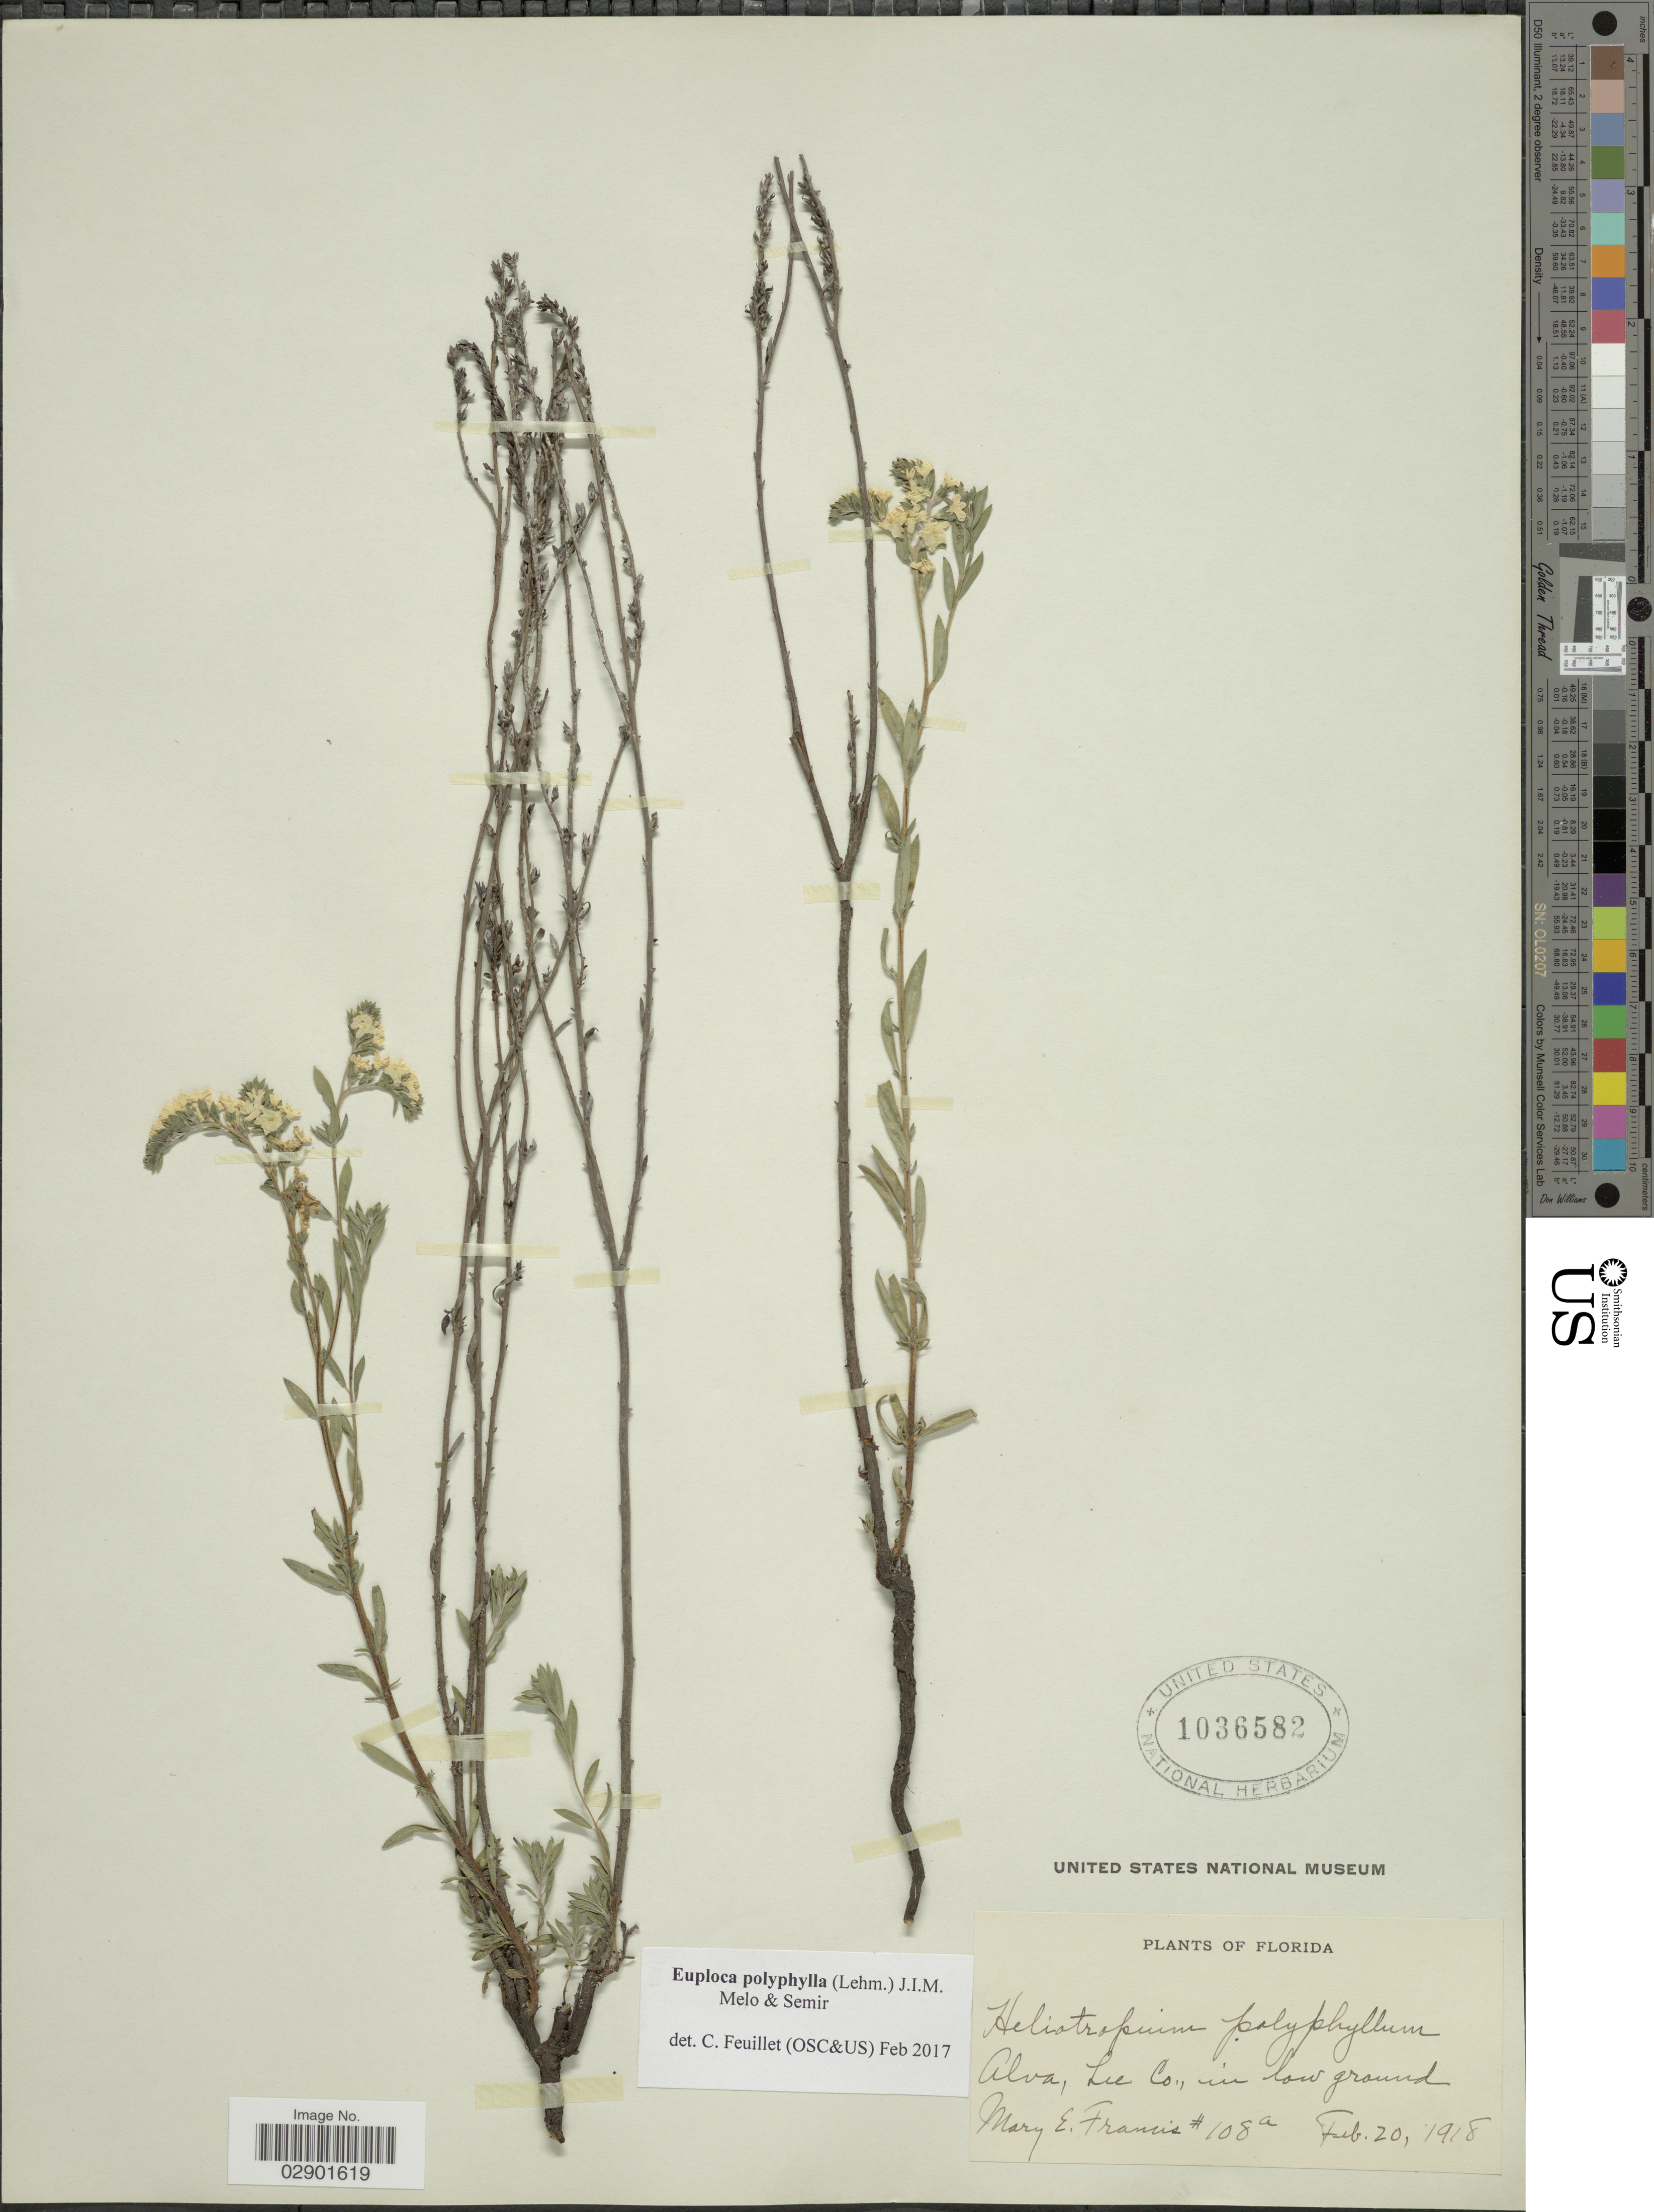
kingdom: Plantae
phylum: Tracheophyta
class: Magnoliopsida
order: Boraginales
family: Heliotropiaceae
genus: Euploca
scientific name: Euploca polyphylla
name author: (Lehm.) J.I.M. Melo & Semir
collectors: M. E. Francis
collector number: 108a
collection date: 1918-02-20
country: United States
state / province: Florida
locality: Alva, Lee Co., in low ground.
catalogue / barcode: US 1036582